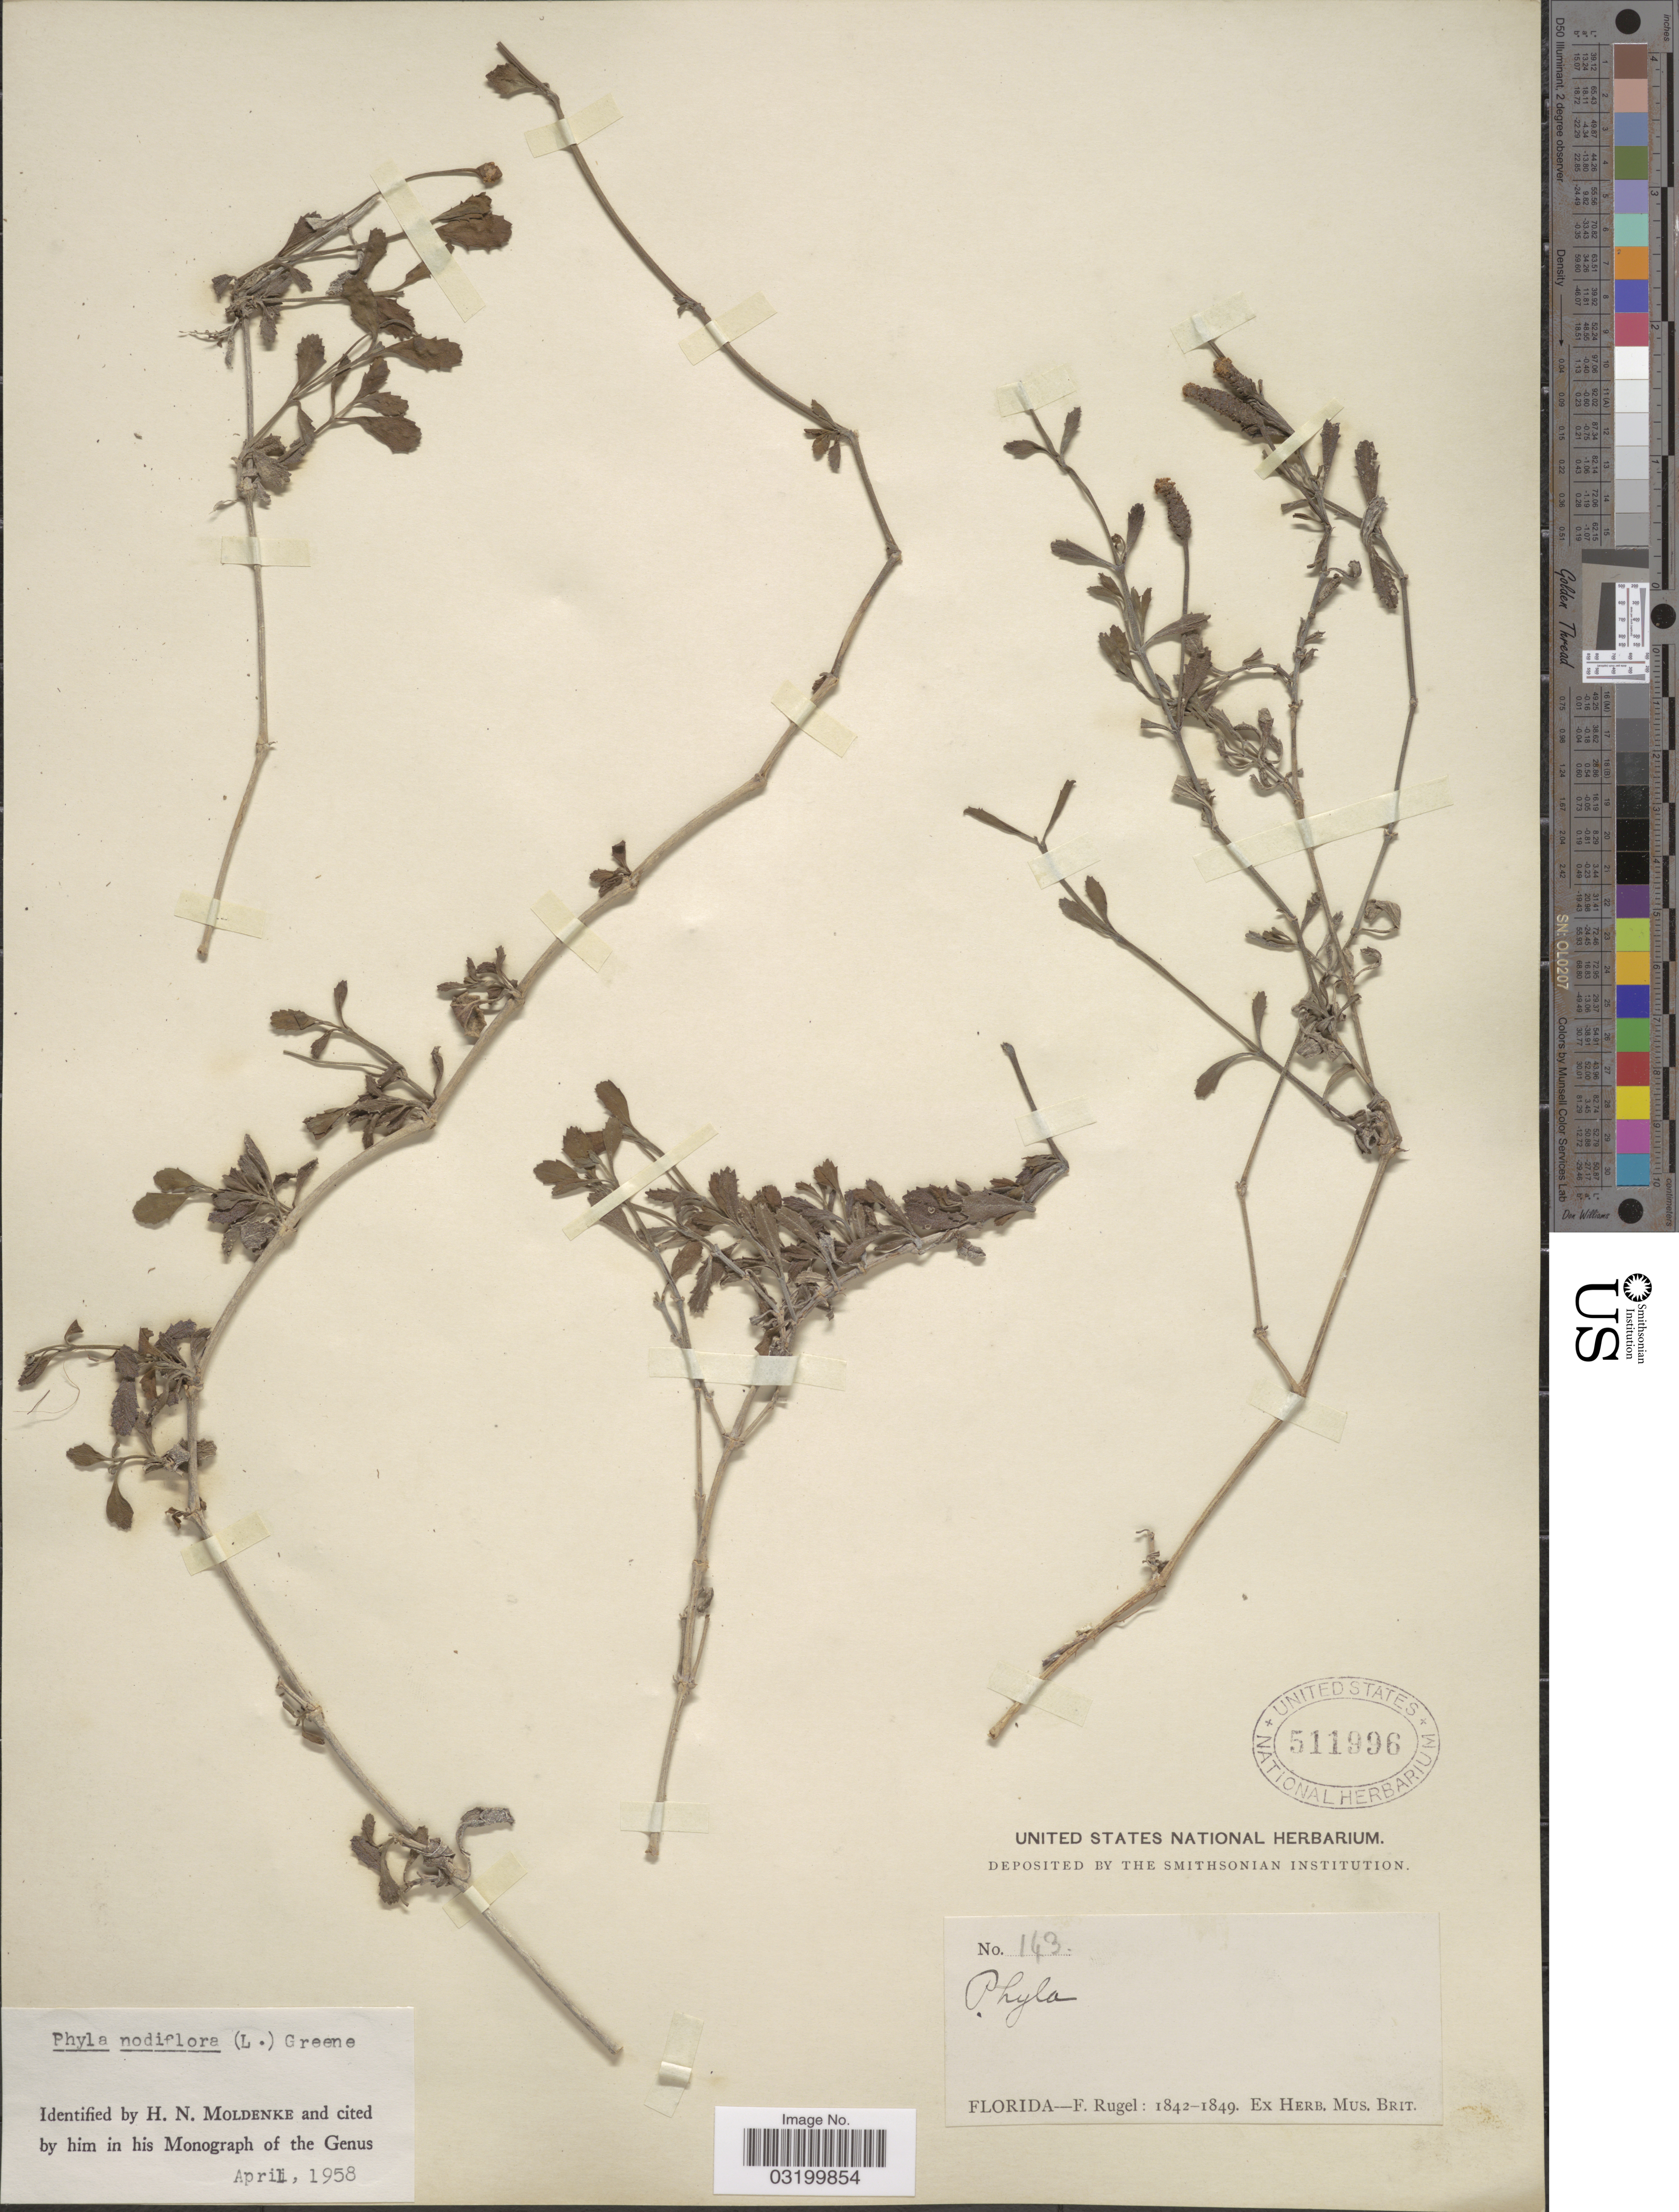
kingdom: Plantae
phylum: Tracheophyta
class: Magnoliopsida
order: Lamiales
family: Verbenaceae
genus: Phyla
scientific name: Phyla nodiflora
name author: (L.) Greene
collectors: F. Rugel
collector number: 143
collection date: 1842/1849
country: United States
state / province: Florida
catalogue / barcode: US 511996